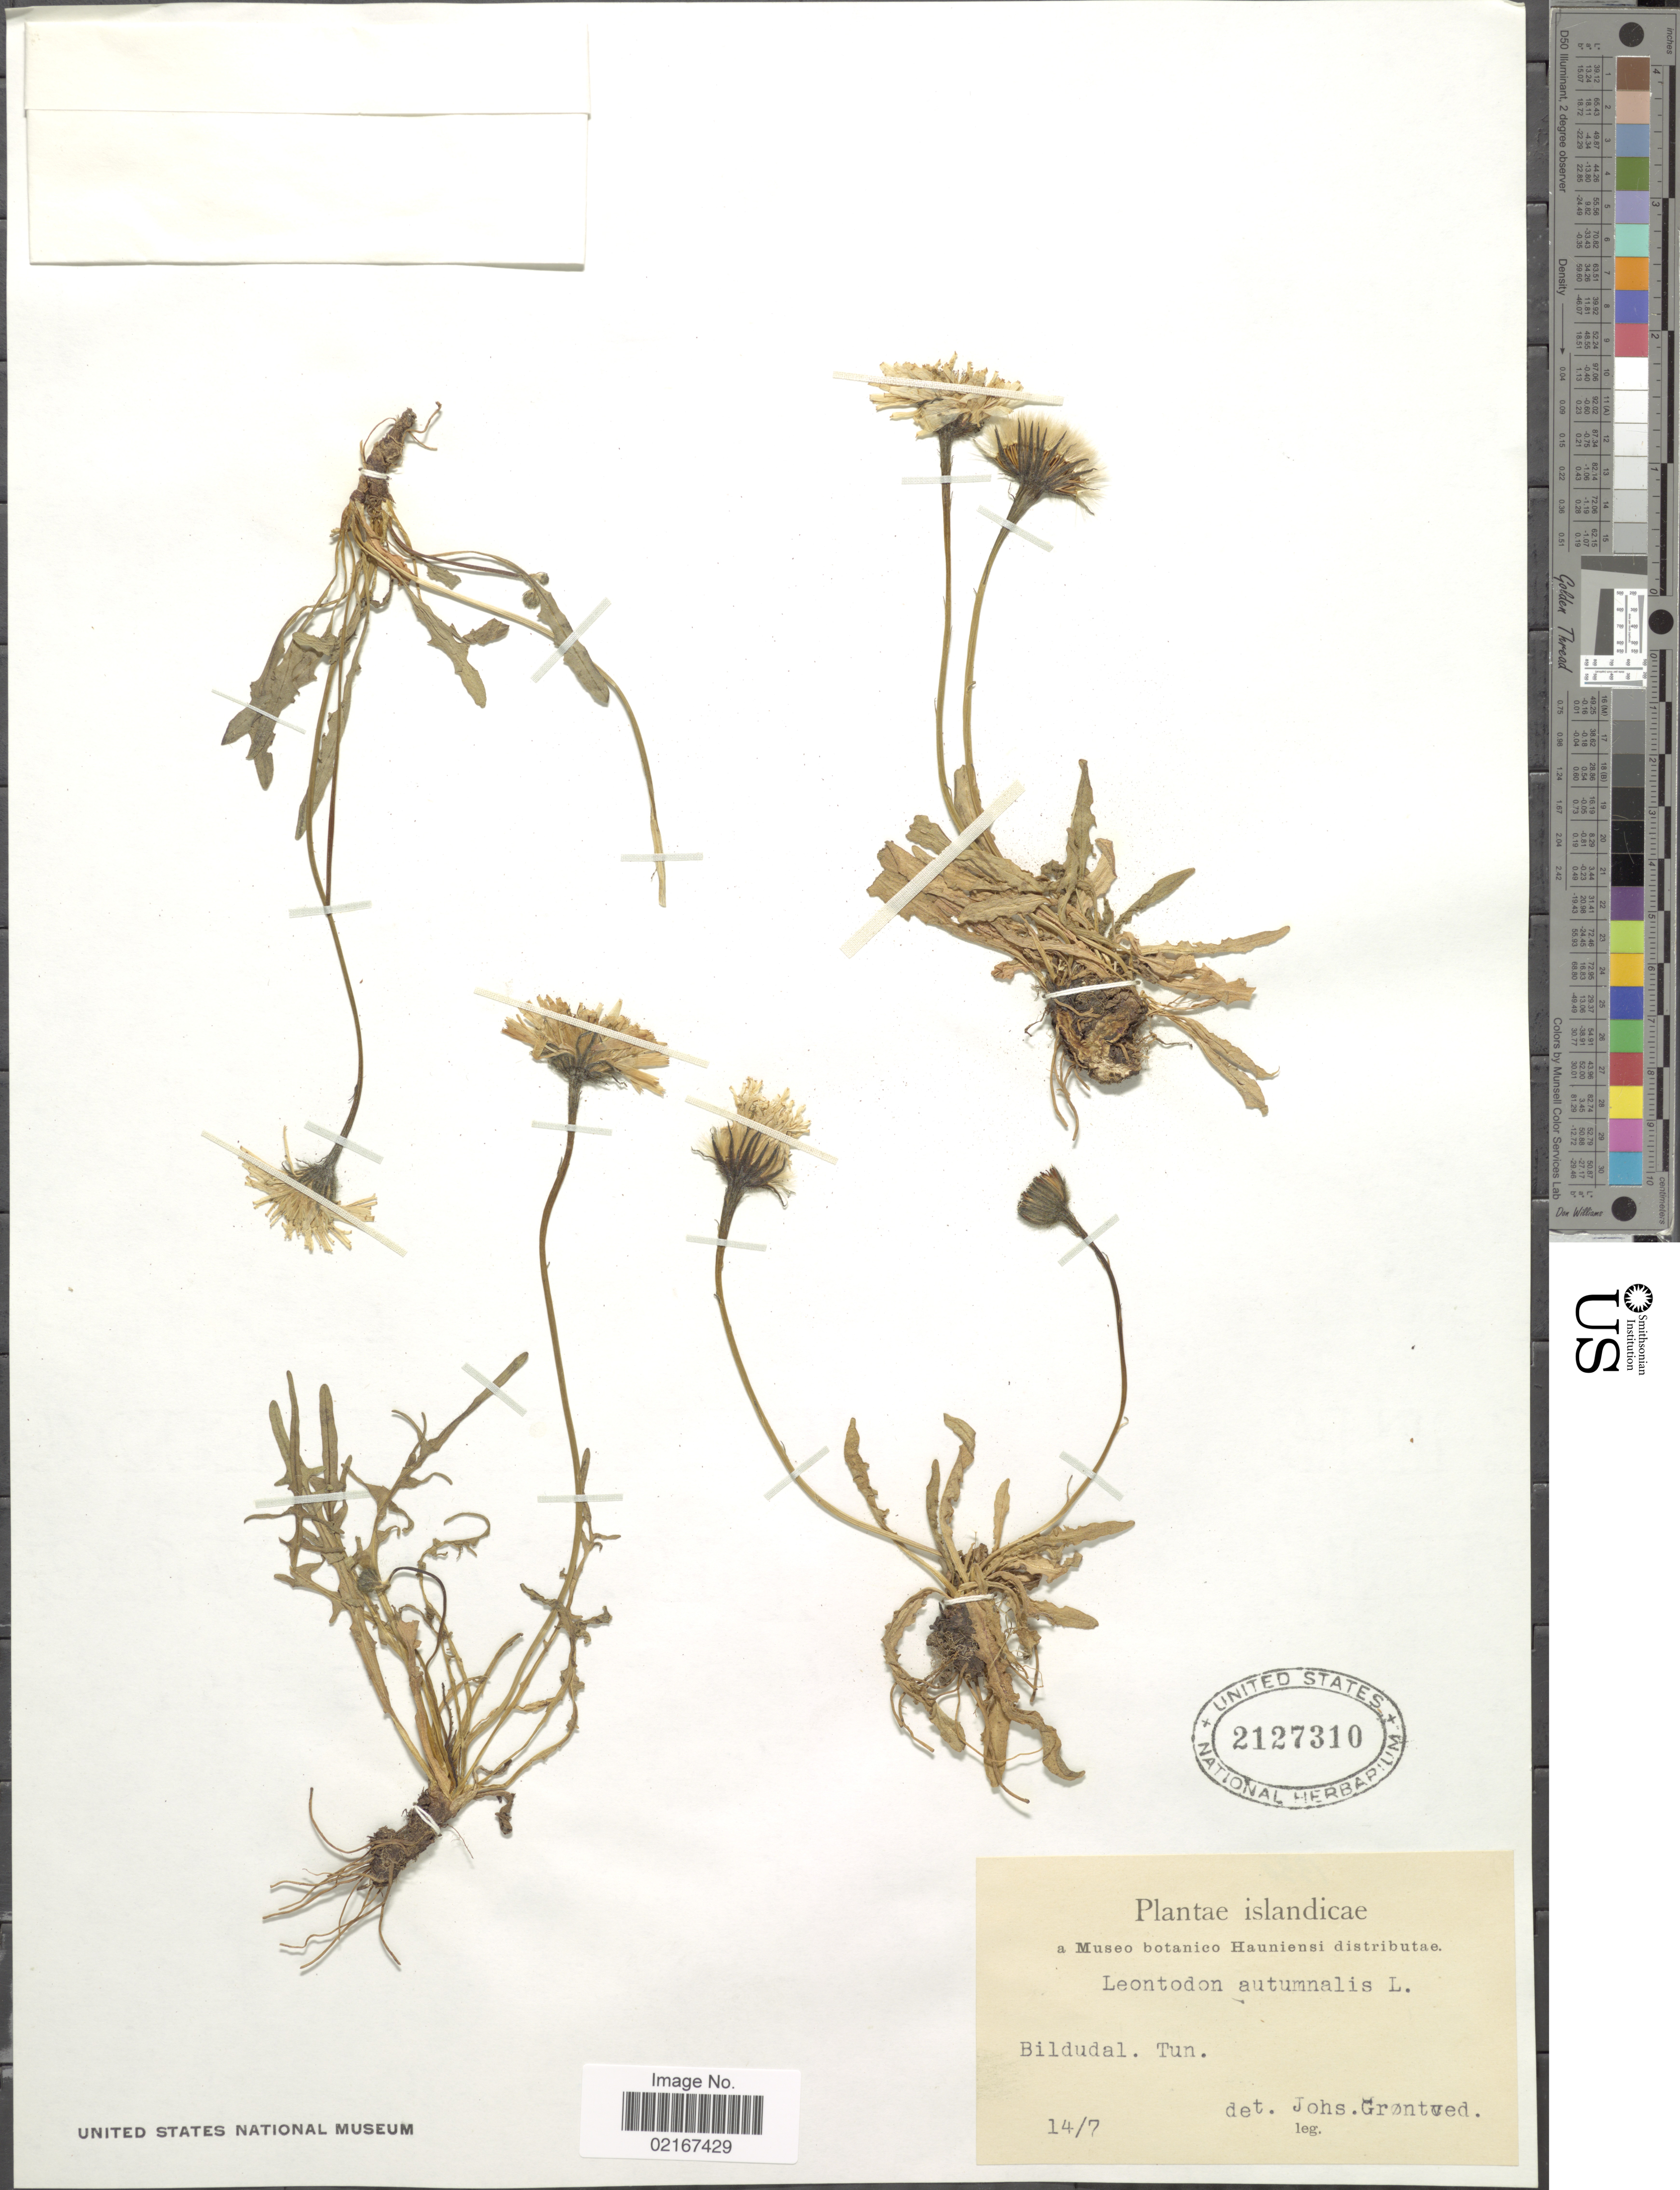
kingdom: Plantae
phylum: Tracheophyta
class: Magnoliopsida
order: Asterales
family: Asteraceae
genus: Scorzoneroides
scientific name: Scorzoneroides autumnalis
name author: (L.) Moench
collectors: Museo Botanico Hauniense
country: Iceland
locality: Bildudal Tun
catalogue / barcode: US 2127310